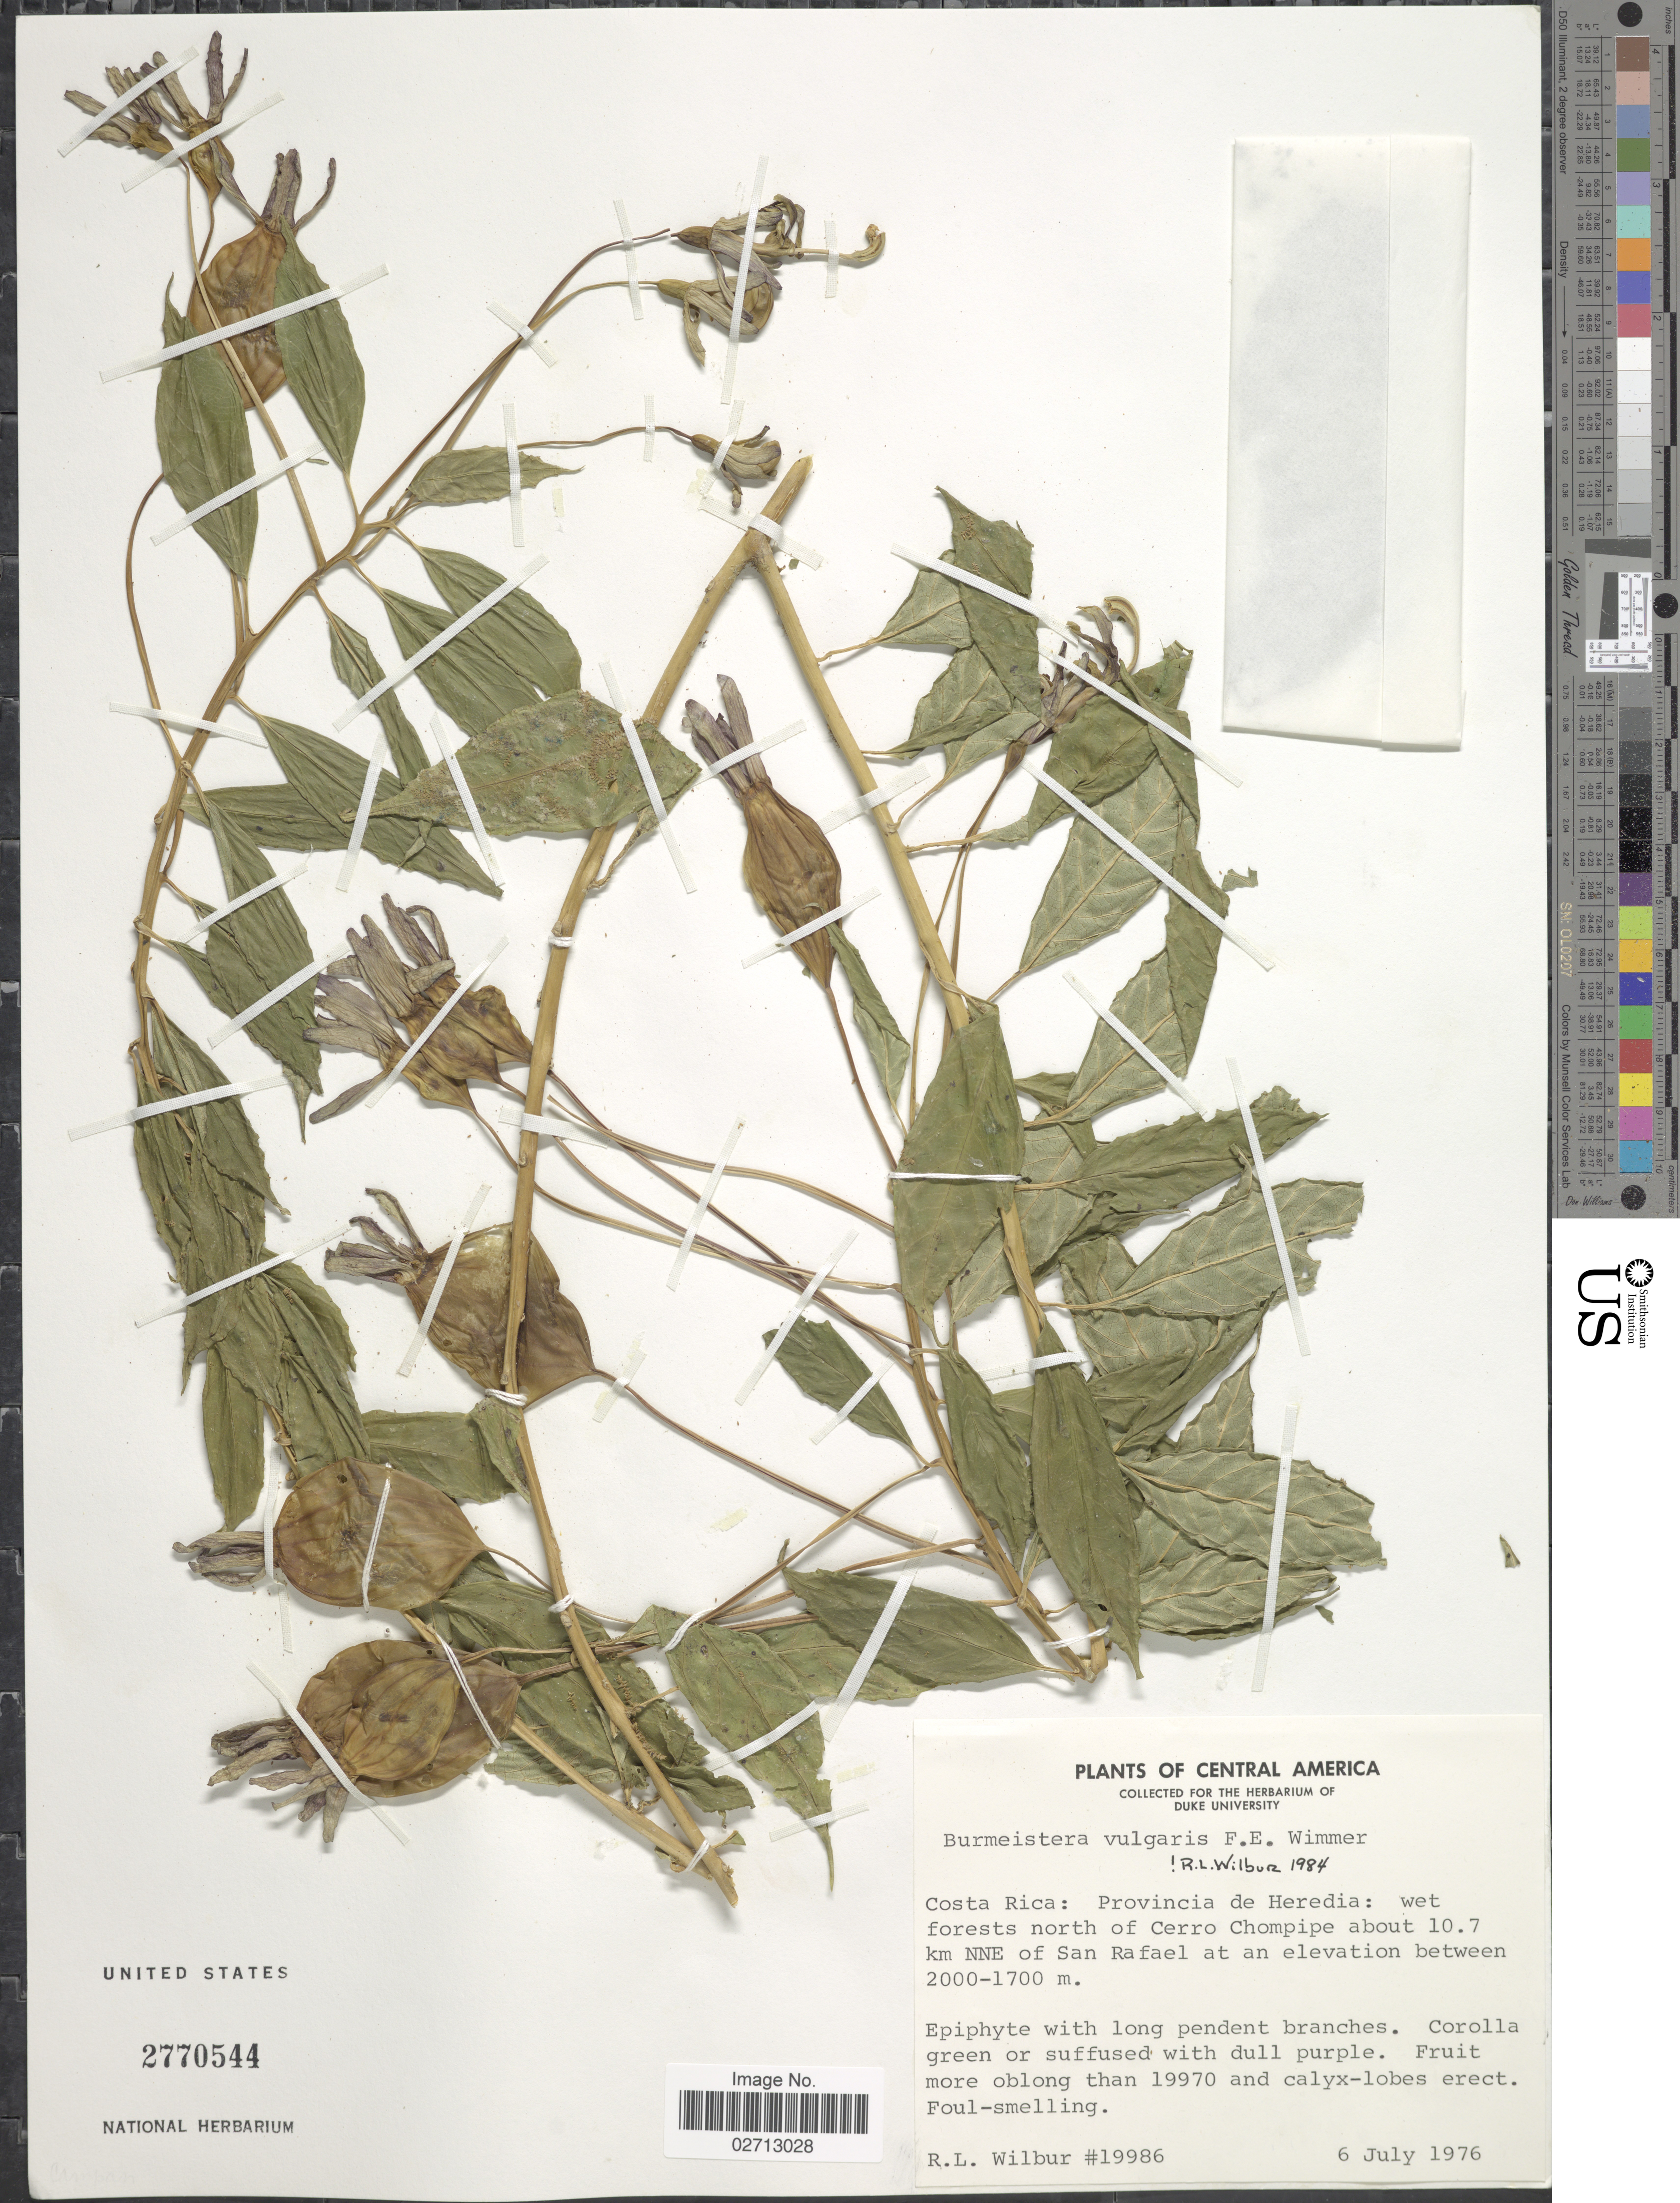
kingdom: Plantae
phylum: Tracheophyta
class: Magnoliopsida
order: Asterales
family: Campanulaceae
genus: Burmeistera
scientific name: Burmeistera vulgaris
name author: E. Wimm.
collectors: R. L. Wilbur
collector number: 19986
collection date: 1976-07-06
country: Costa Rica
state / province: Heredia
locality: North of Cerro Chompipe about 10.7 km NNE of San Rafael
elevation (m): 1700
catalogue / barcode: US 2770544